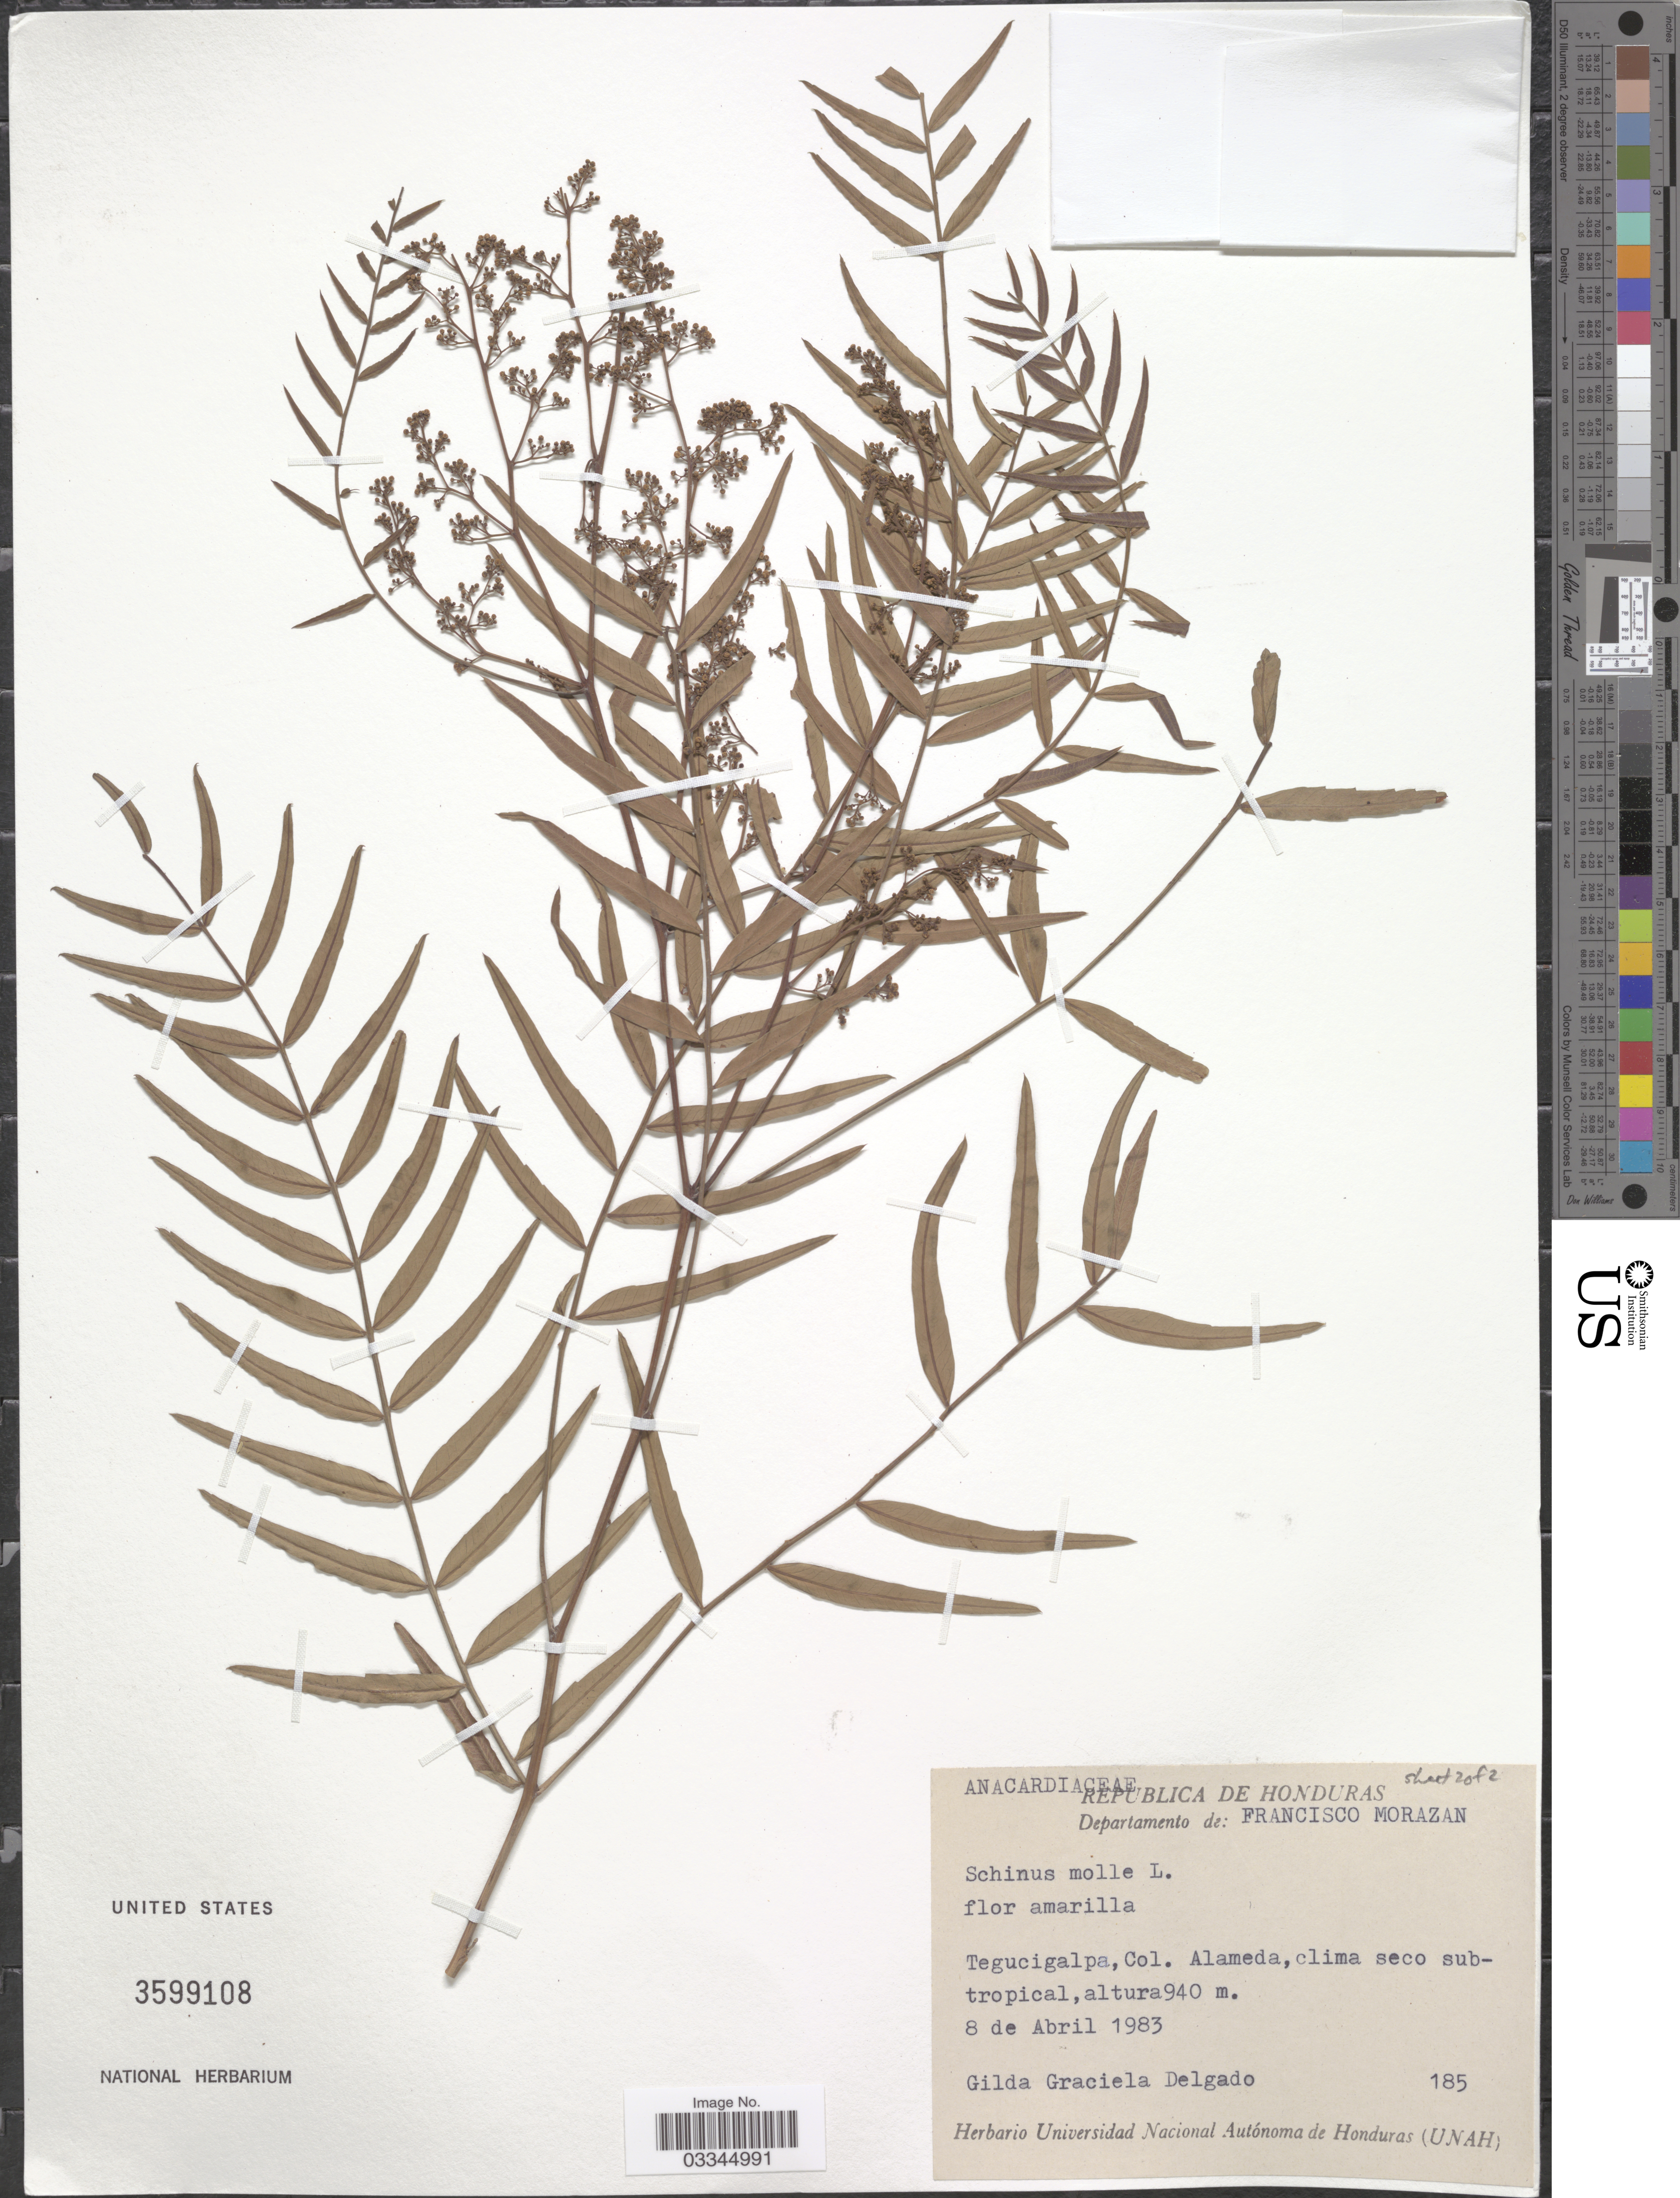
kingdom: Plantae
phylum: Tracheophyta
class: Magnoliopsida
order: Sapindales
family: Anacardiaceae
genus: Schinus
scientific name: Schinus areira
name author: L.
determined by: Mitchell, John D.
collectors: G. G. Delgado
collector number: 185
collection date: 1983-04-08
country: Honduras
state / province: Fco. Morazán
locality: Departamento de: Francisco Morazan. Tegucigalpa, Col. Alameda.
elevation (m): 940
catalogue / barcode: US 3599108